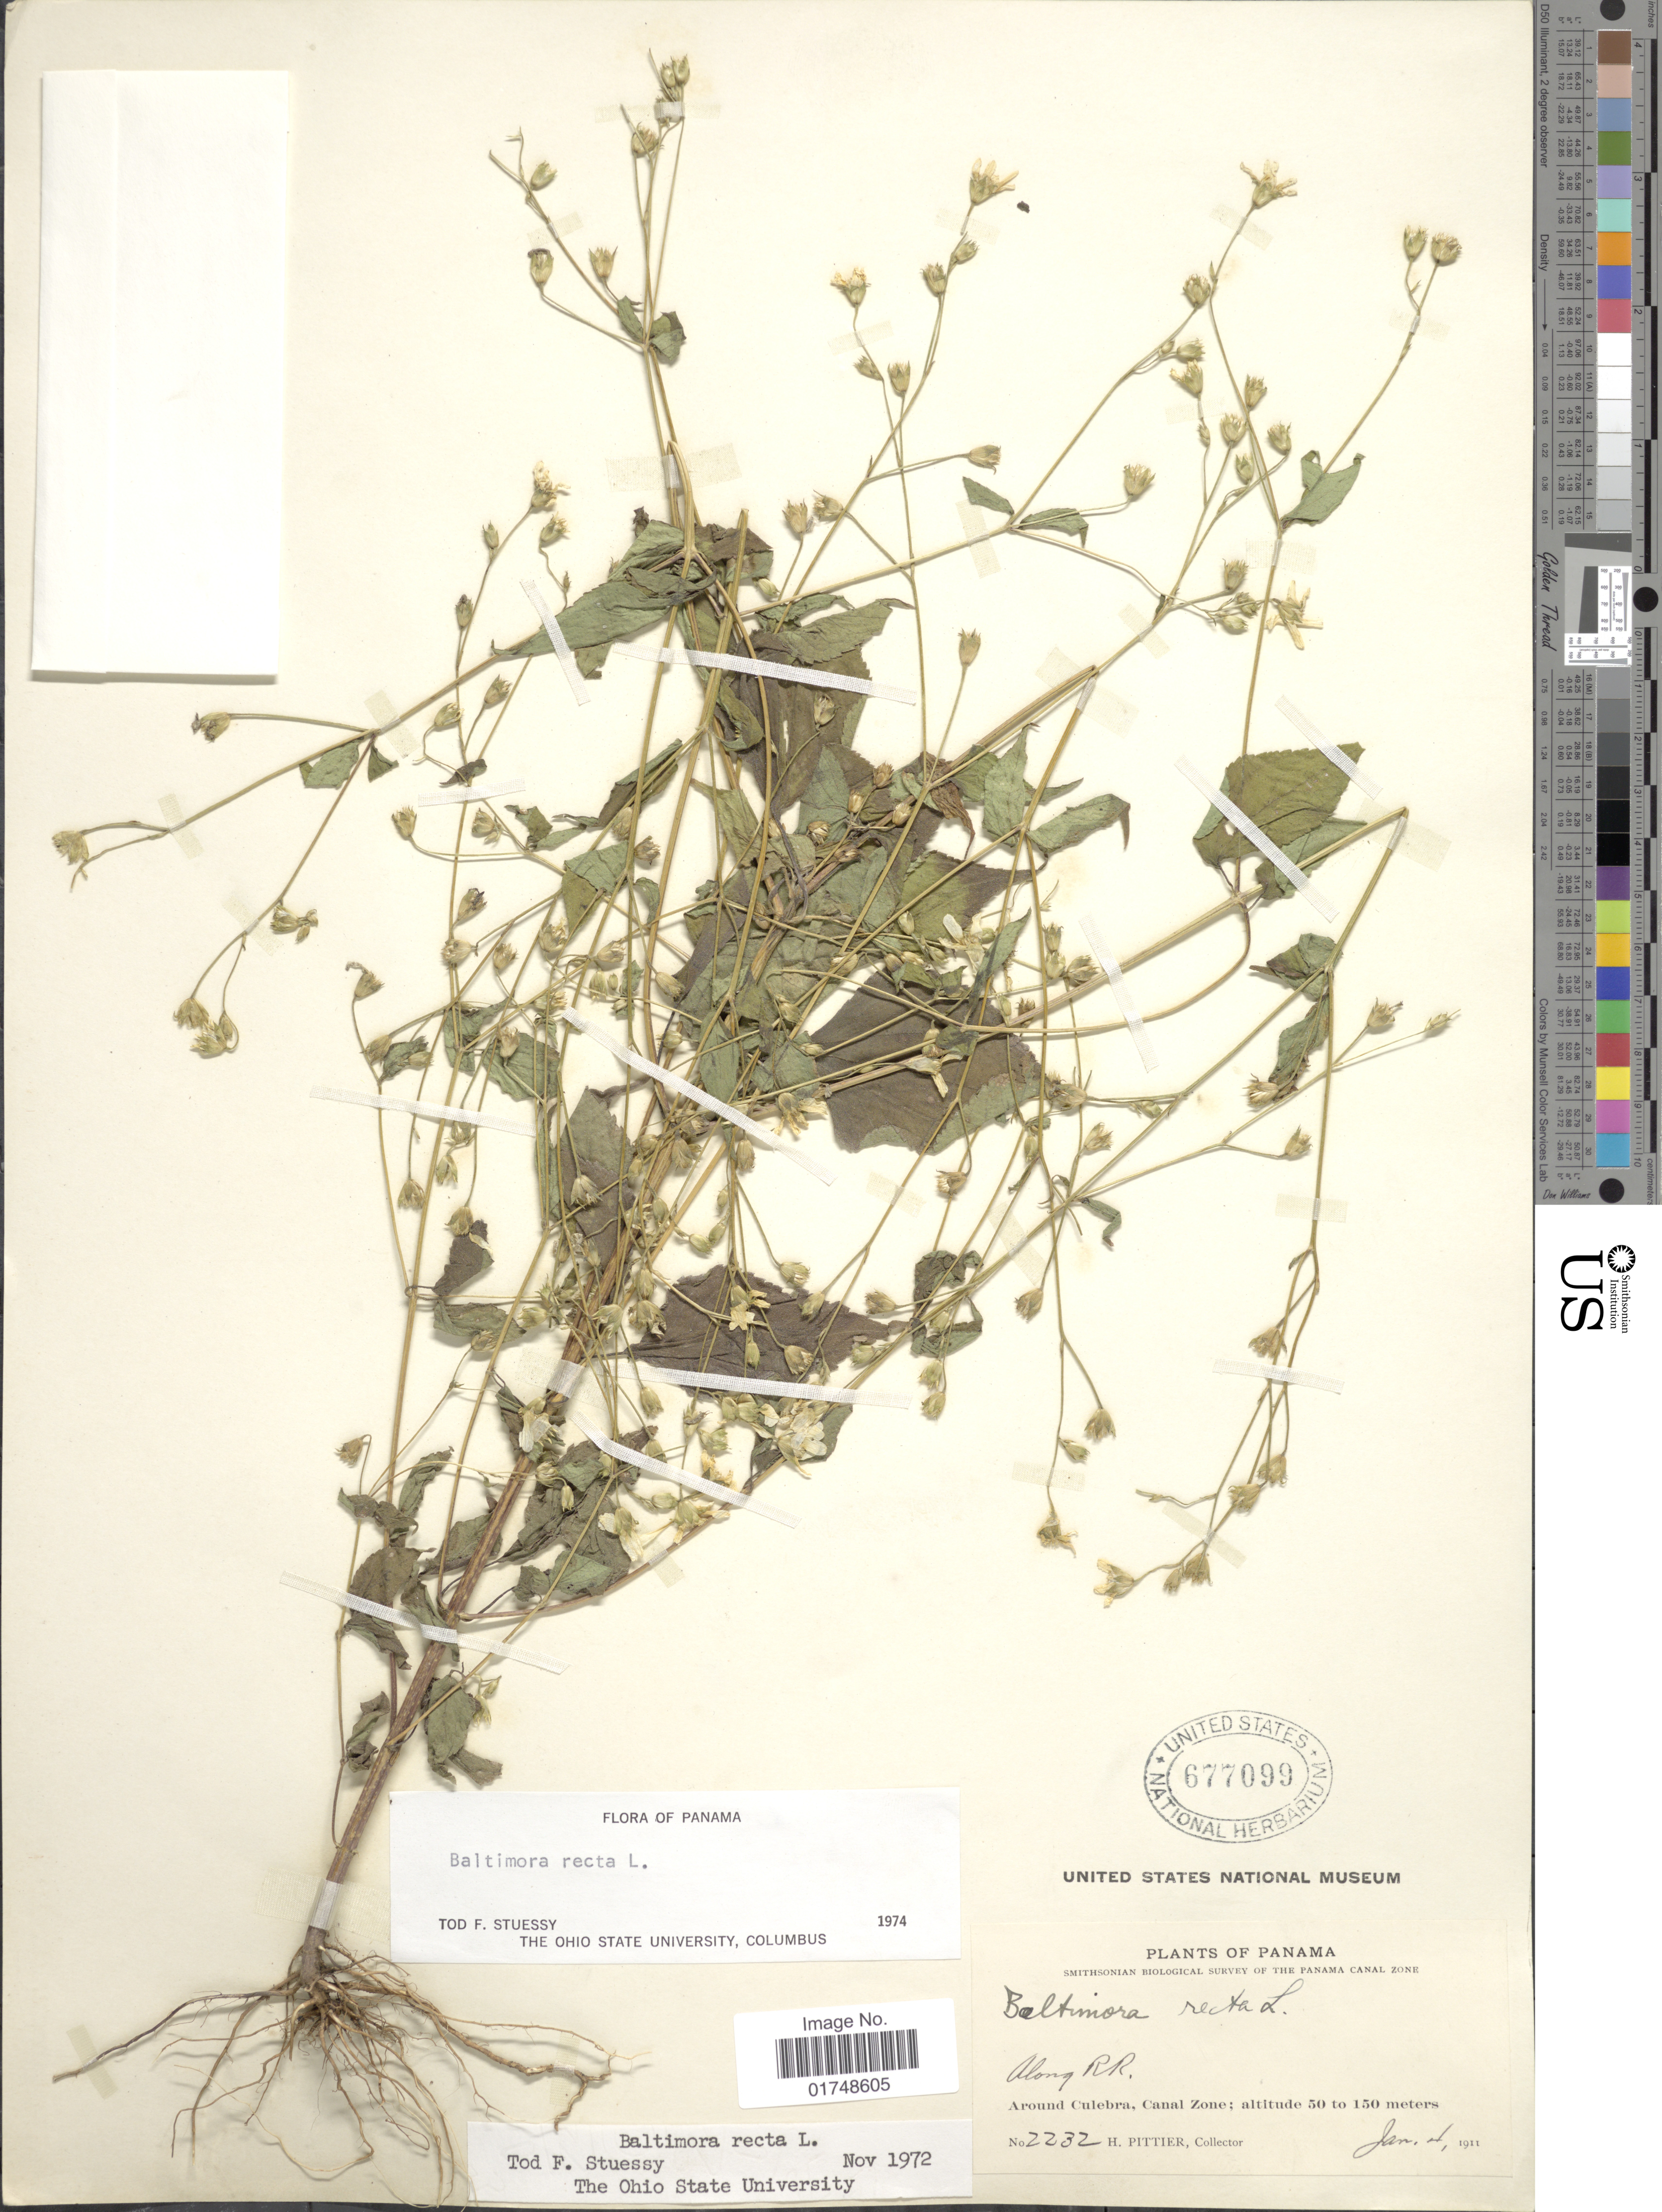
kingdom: Plantae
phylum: Tracheophyta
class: Magnoliopsida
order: Asterales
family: Asteraceae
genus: Baltimora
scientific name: Baltimora recta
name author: L.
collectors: H. F. Pittier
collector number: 2232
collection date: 1911-01-04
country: Panama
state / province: Colón / Panamá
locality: Along RR. Around Culebra, Canal Zone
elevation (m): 50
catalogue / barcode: US 677099